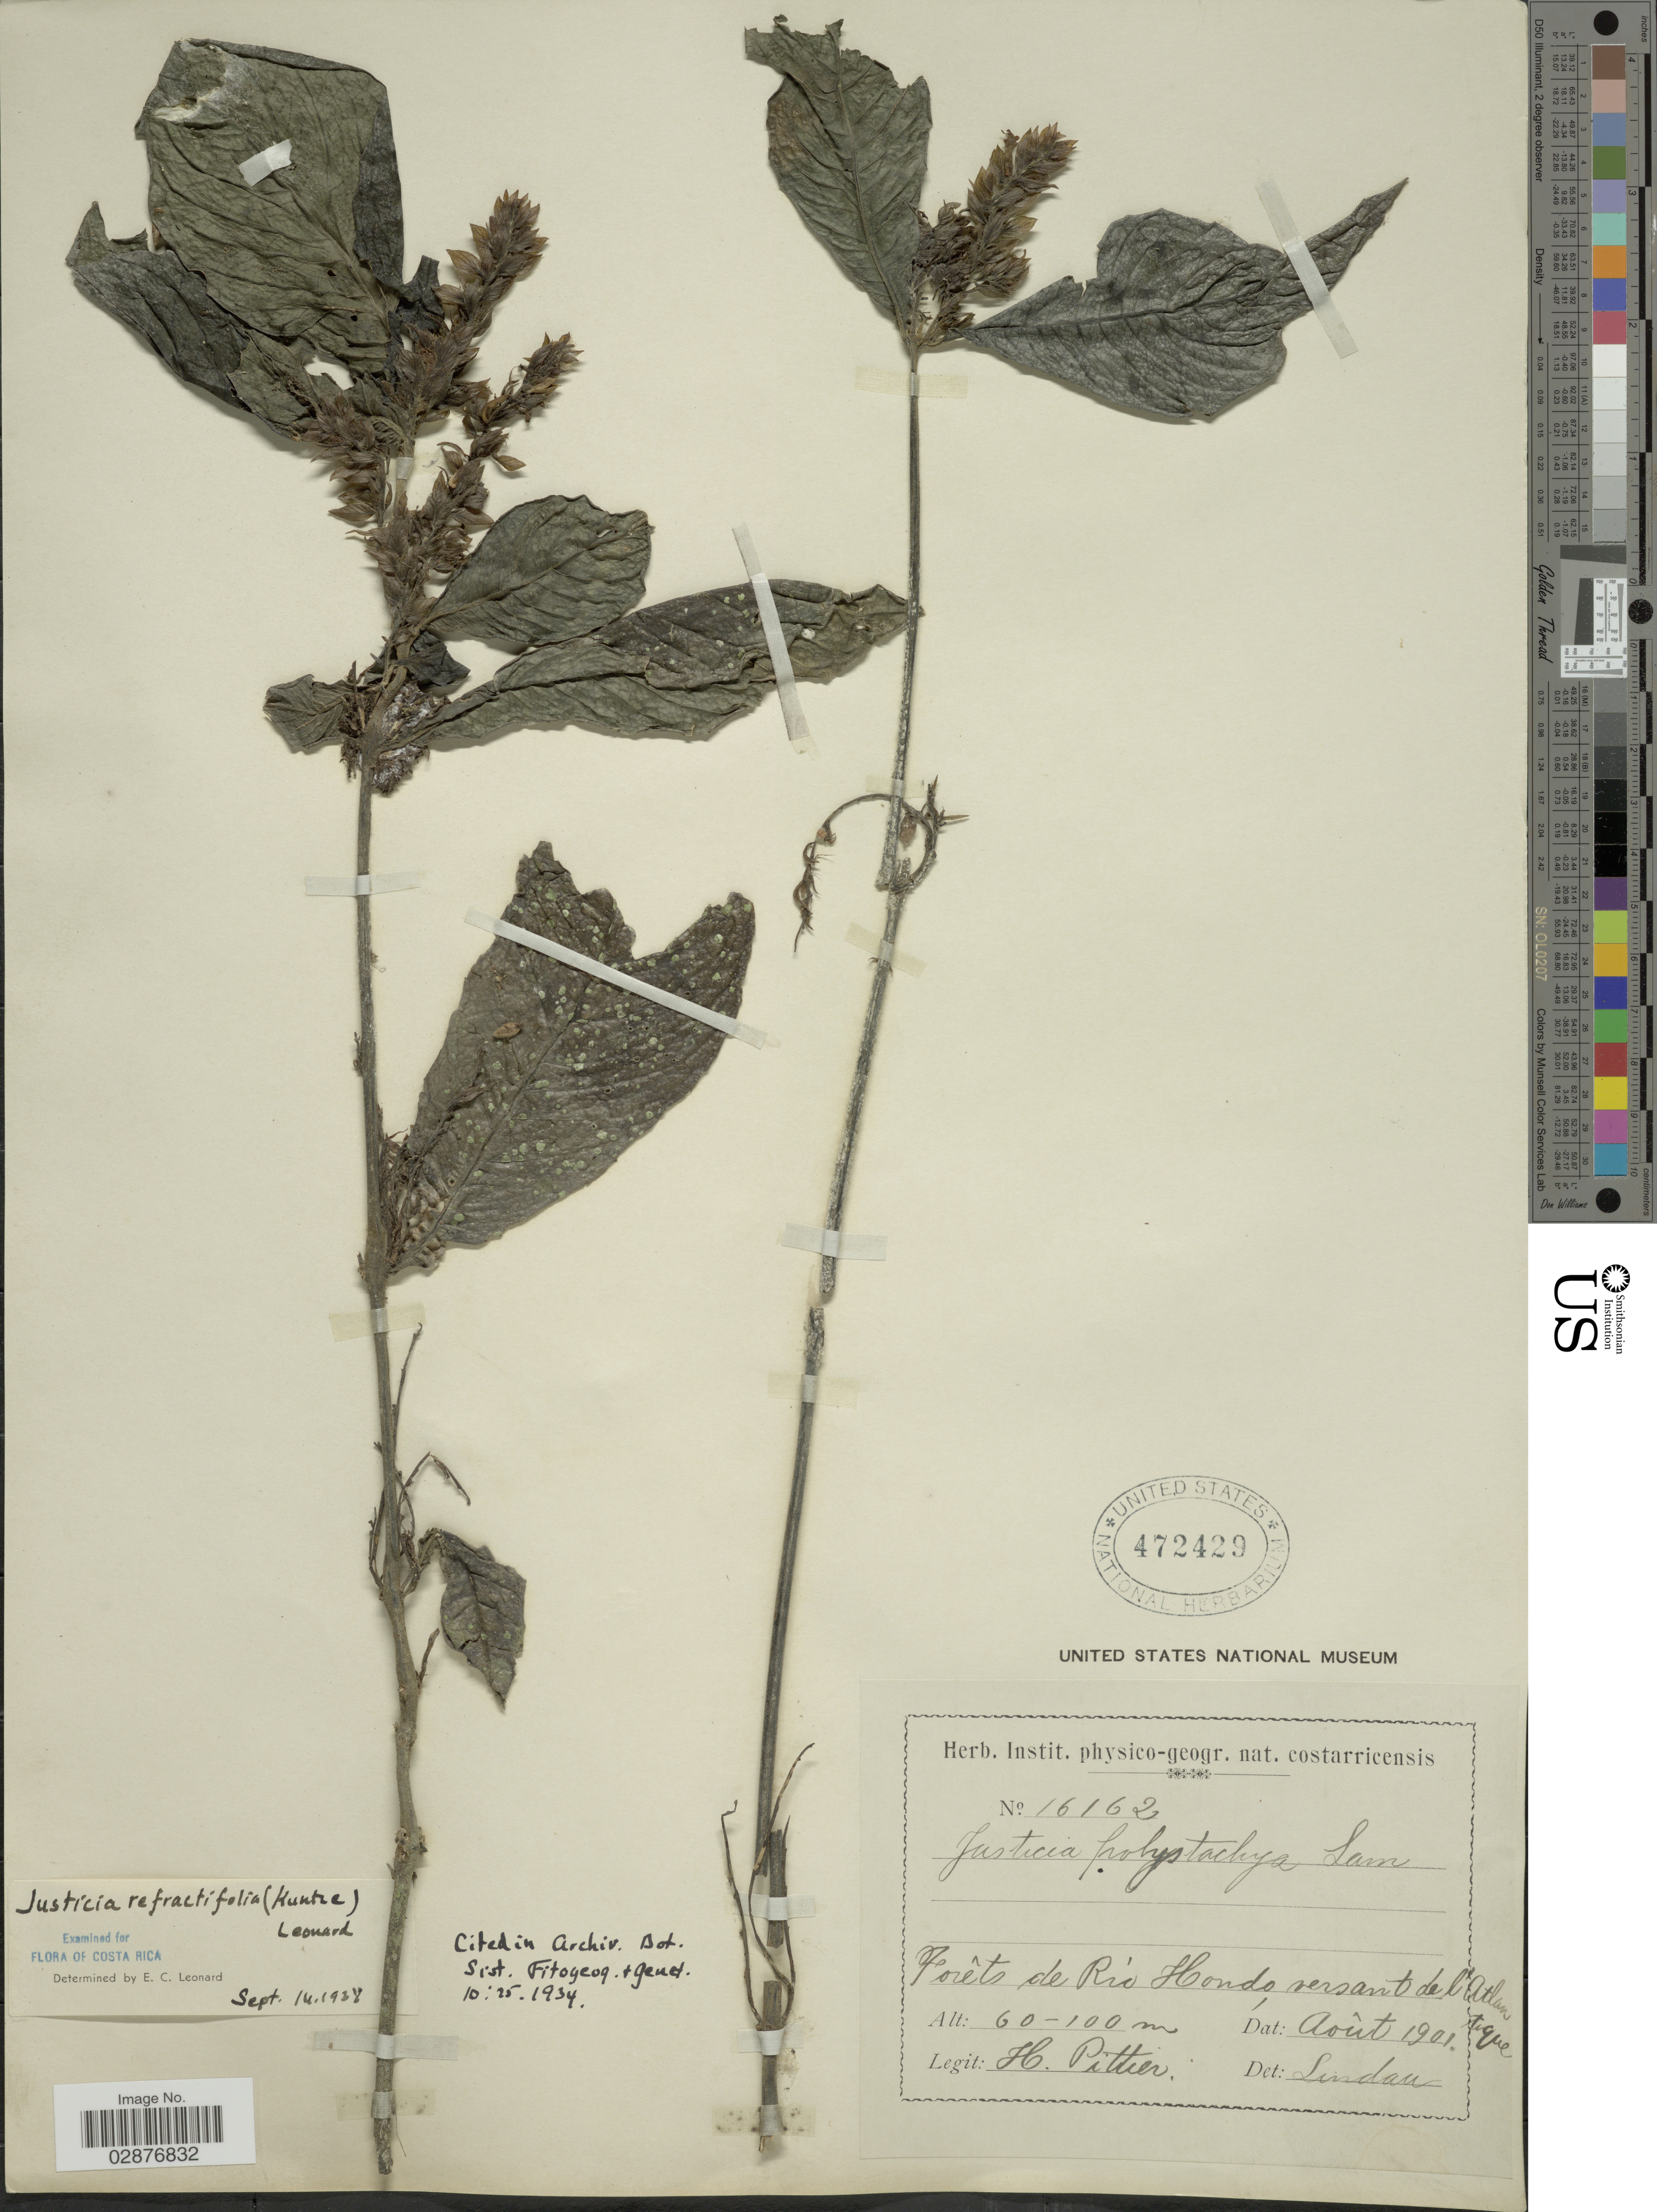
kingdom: Plantae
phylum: Tracheophyta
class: Magnoliopsida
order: Lamiales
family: Acanthaceae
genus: Justicia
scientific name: Justicia refractifolia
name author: (Kuntze) Leonard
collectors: H. F. Pittier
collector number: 16162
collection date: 1901-08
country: Costa Rica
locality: Forêts de Rio Hondo, versant de l'Atlantique.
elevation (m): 60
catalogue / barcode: US 472429